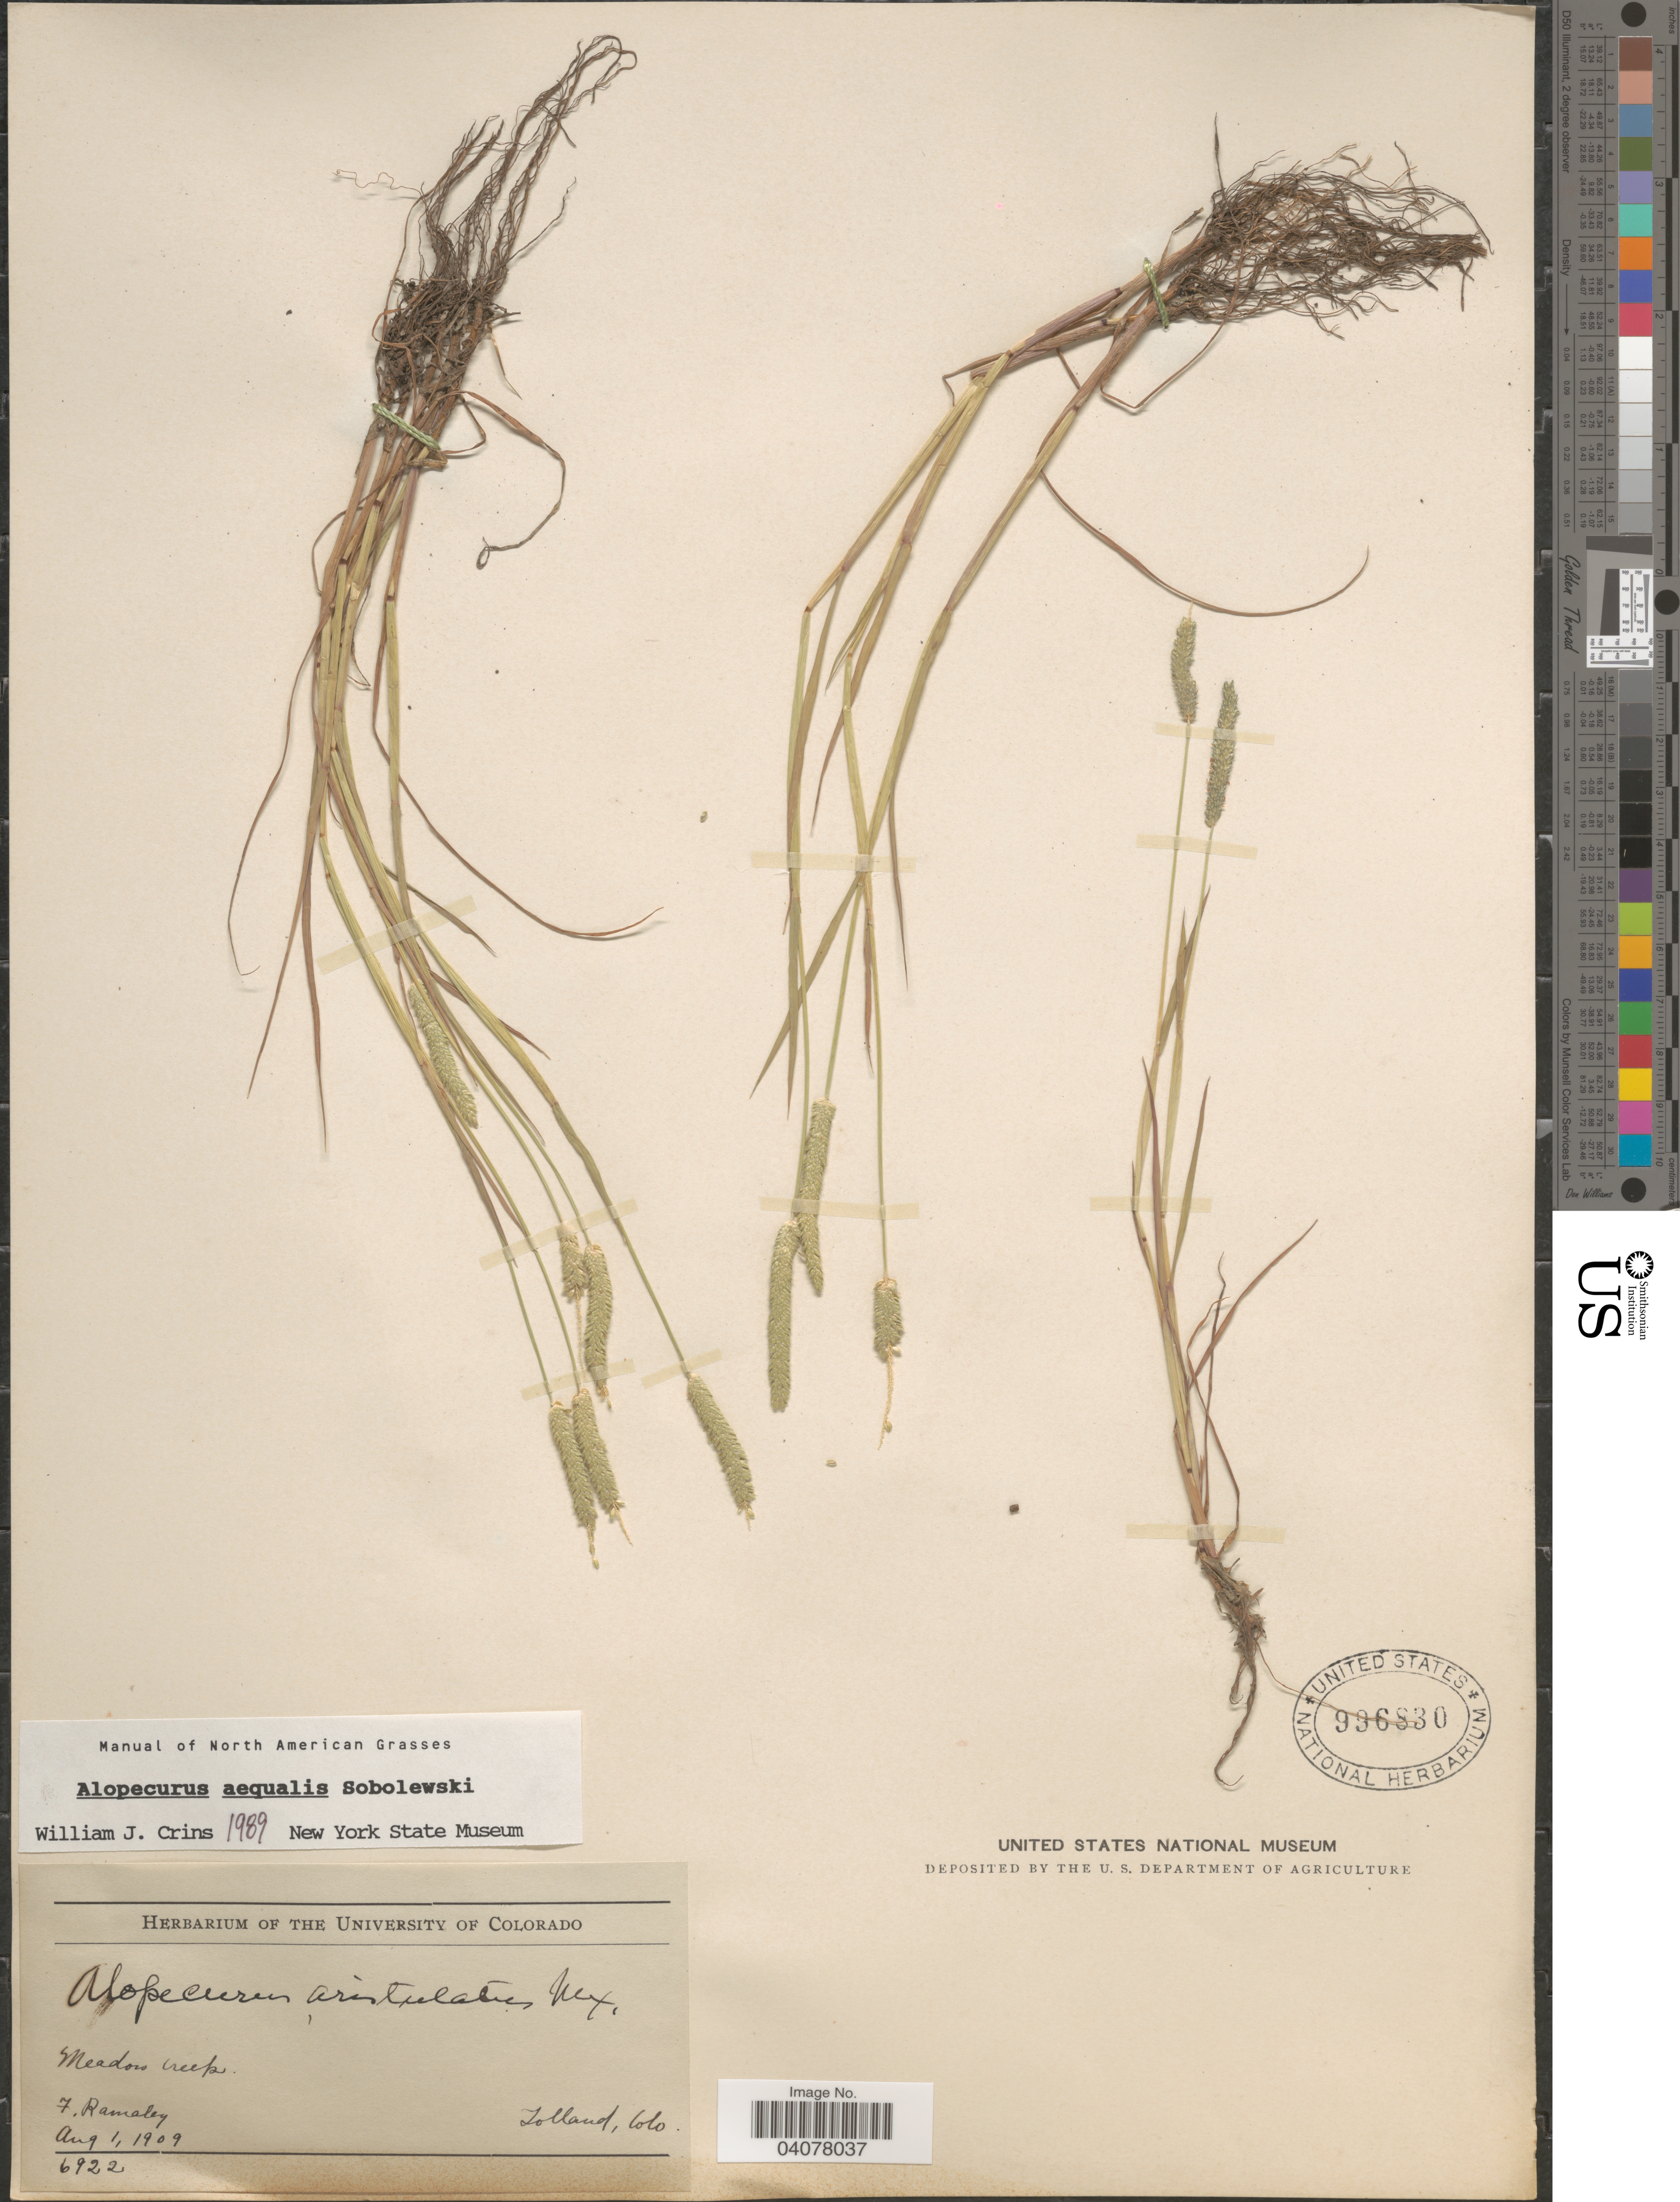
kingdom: Plantae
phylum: Tracheophyta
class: Liliopsida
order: Poales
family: Poaceae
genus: Alopecurus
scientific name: Alopecurus aequalis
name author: Sobol.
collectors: F. Ramaley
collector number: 6922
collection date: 1909-08-01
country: United States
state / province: Colorado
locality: Meadow creek. Tolland.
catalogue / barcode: US 996830